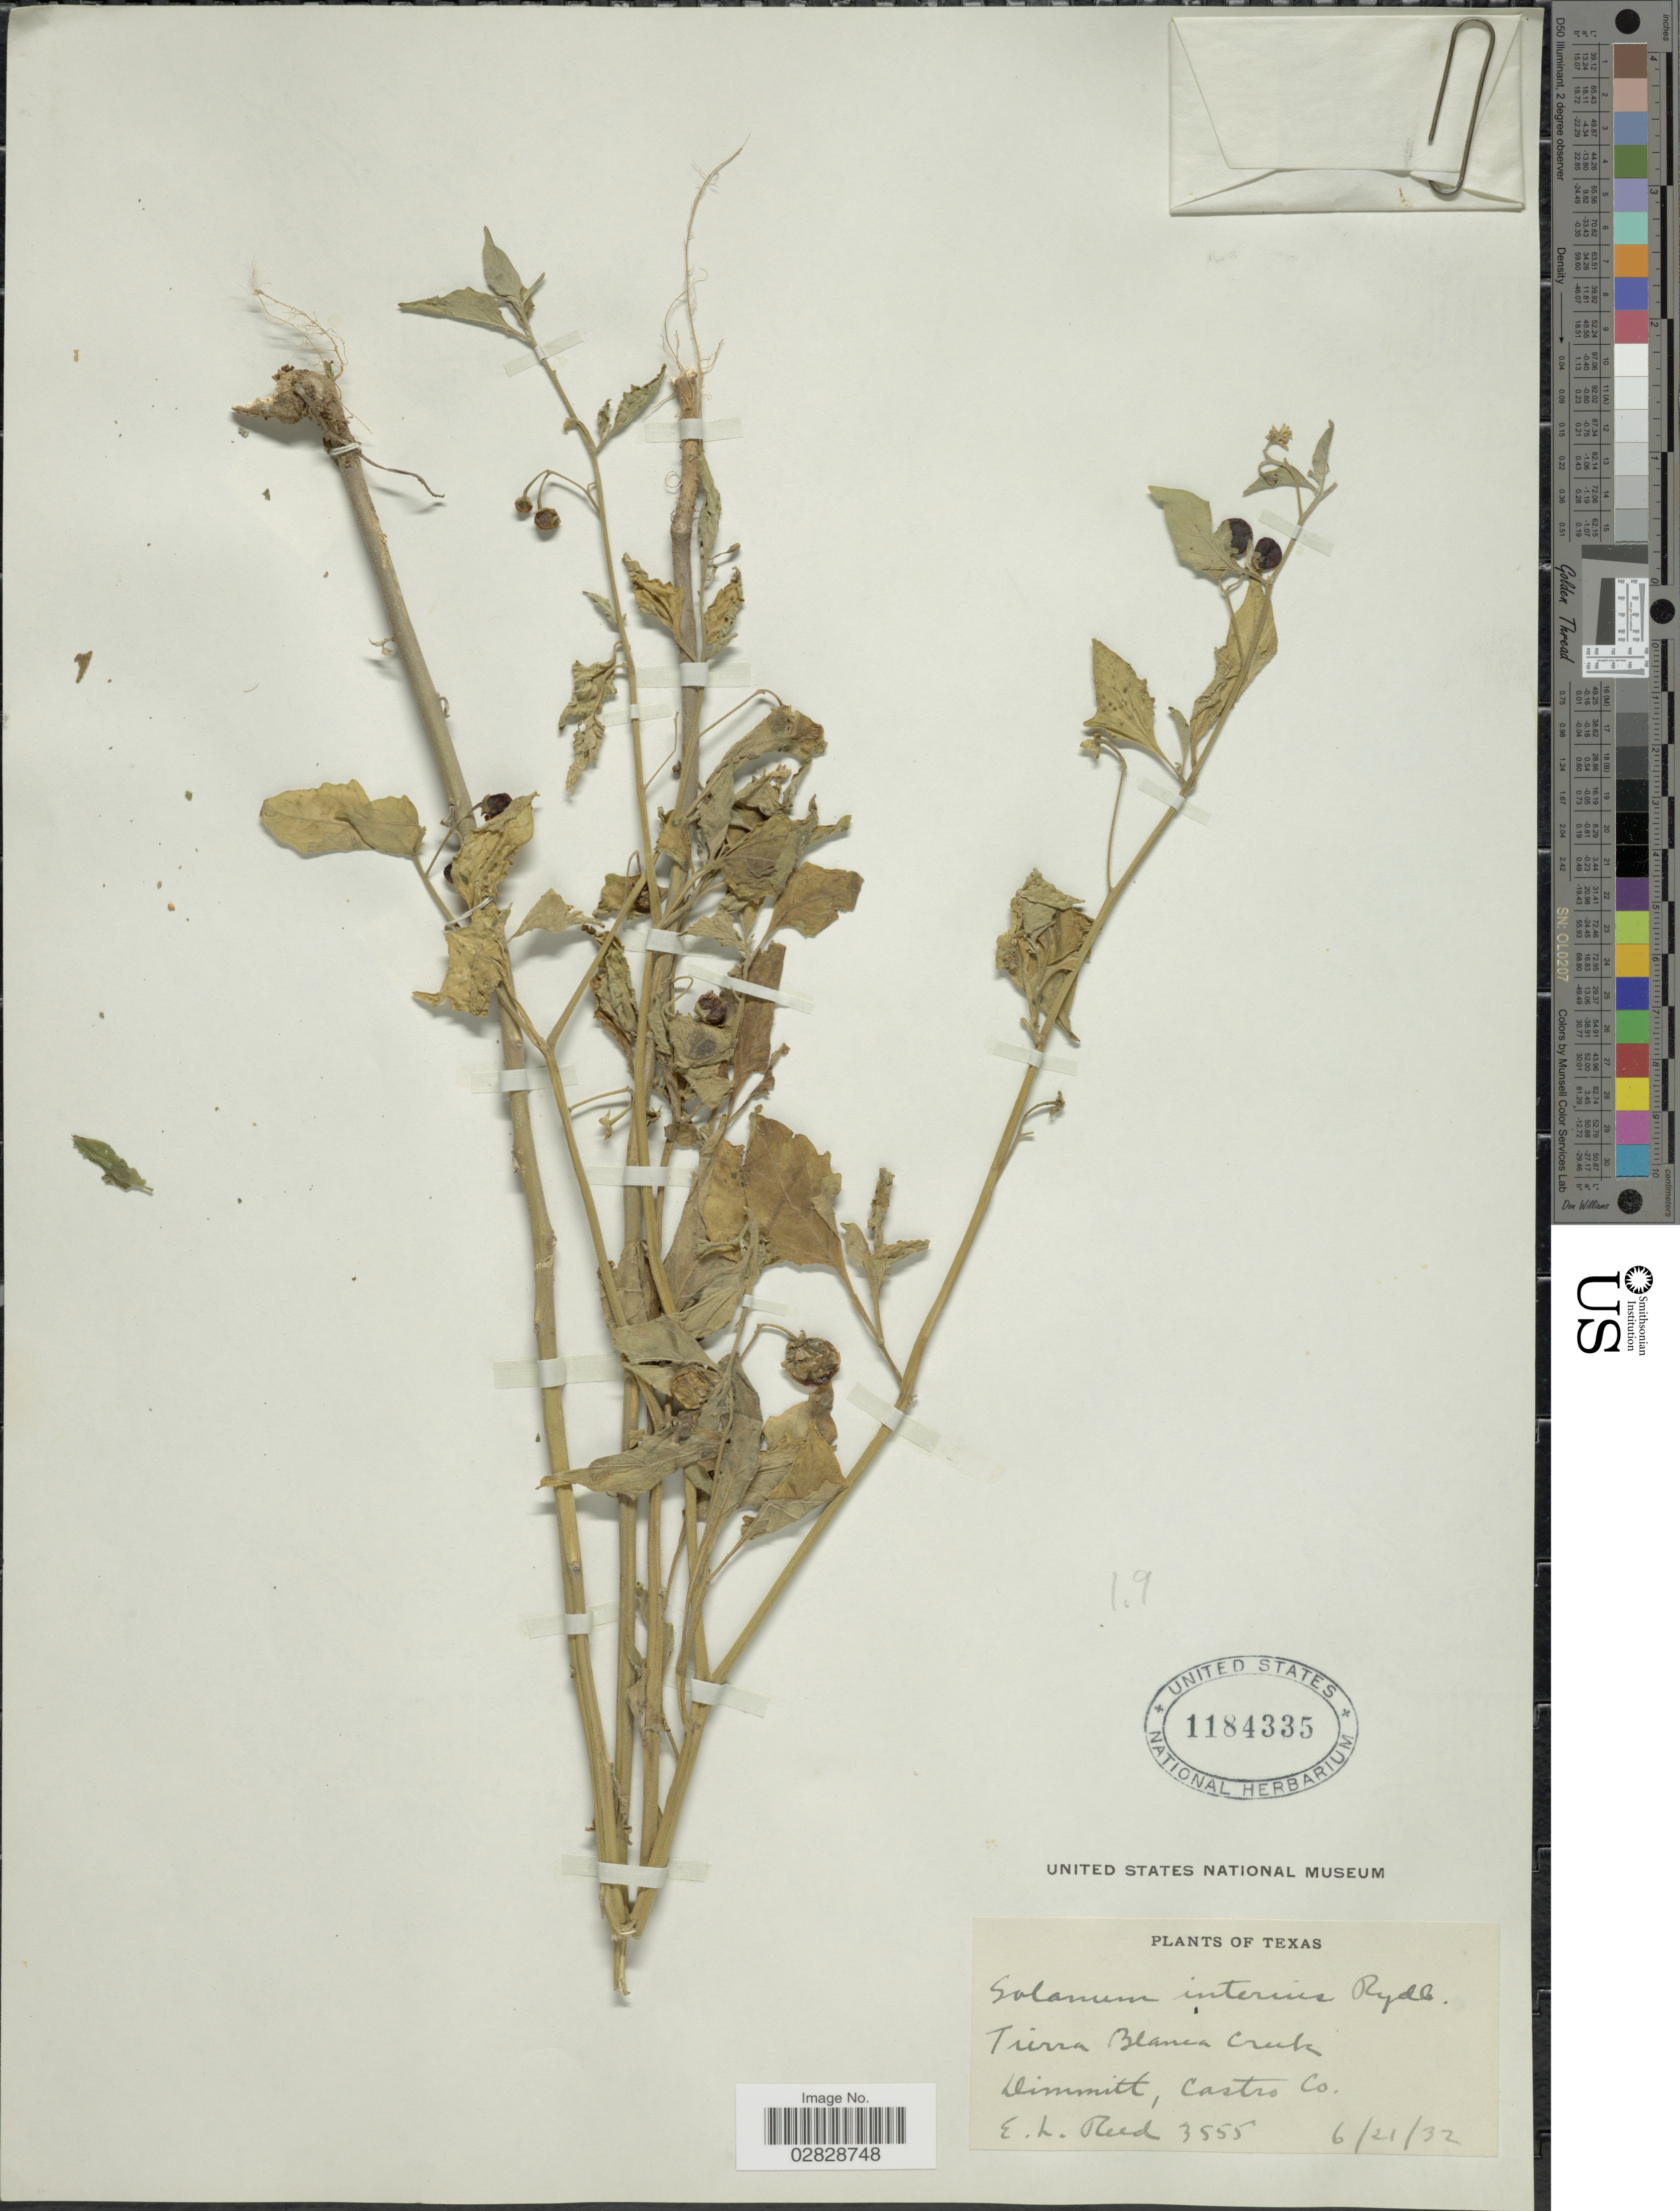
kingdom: Plantae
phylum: Tracheophyta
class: Magnoliopsida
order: Solanales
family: Solanaceae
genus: Solanum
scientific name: Solanum interius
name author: Rydb.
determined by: Knapp, S. D.; Särkinen, T.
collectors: E. Reed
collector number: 3555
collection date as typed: Transcribed d/m/y: 21/6/32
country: United States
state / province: Texas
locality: Tierra Blanca Creek. Dimmitt, Castro Co.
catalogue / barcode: US 1184335